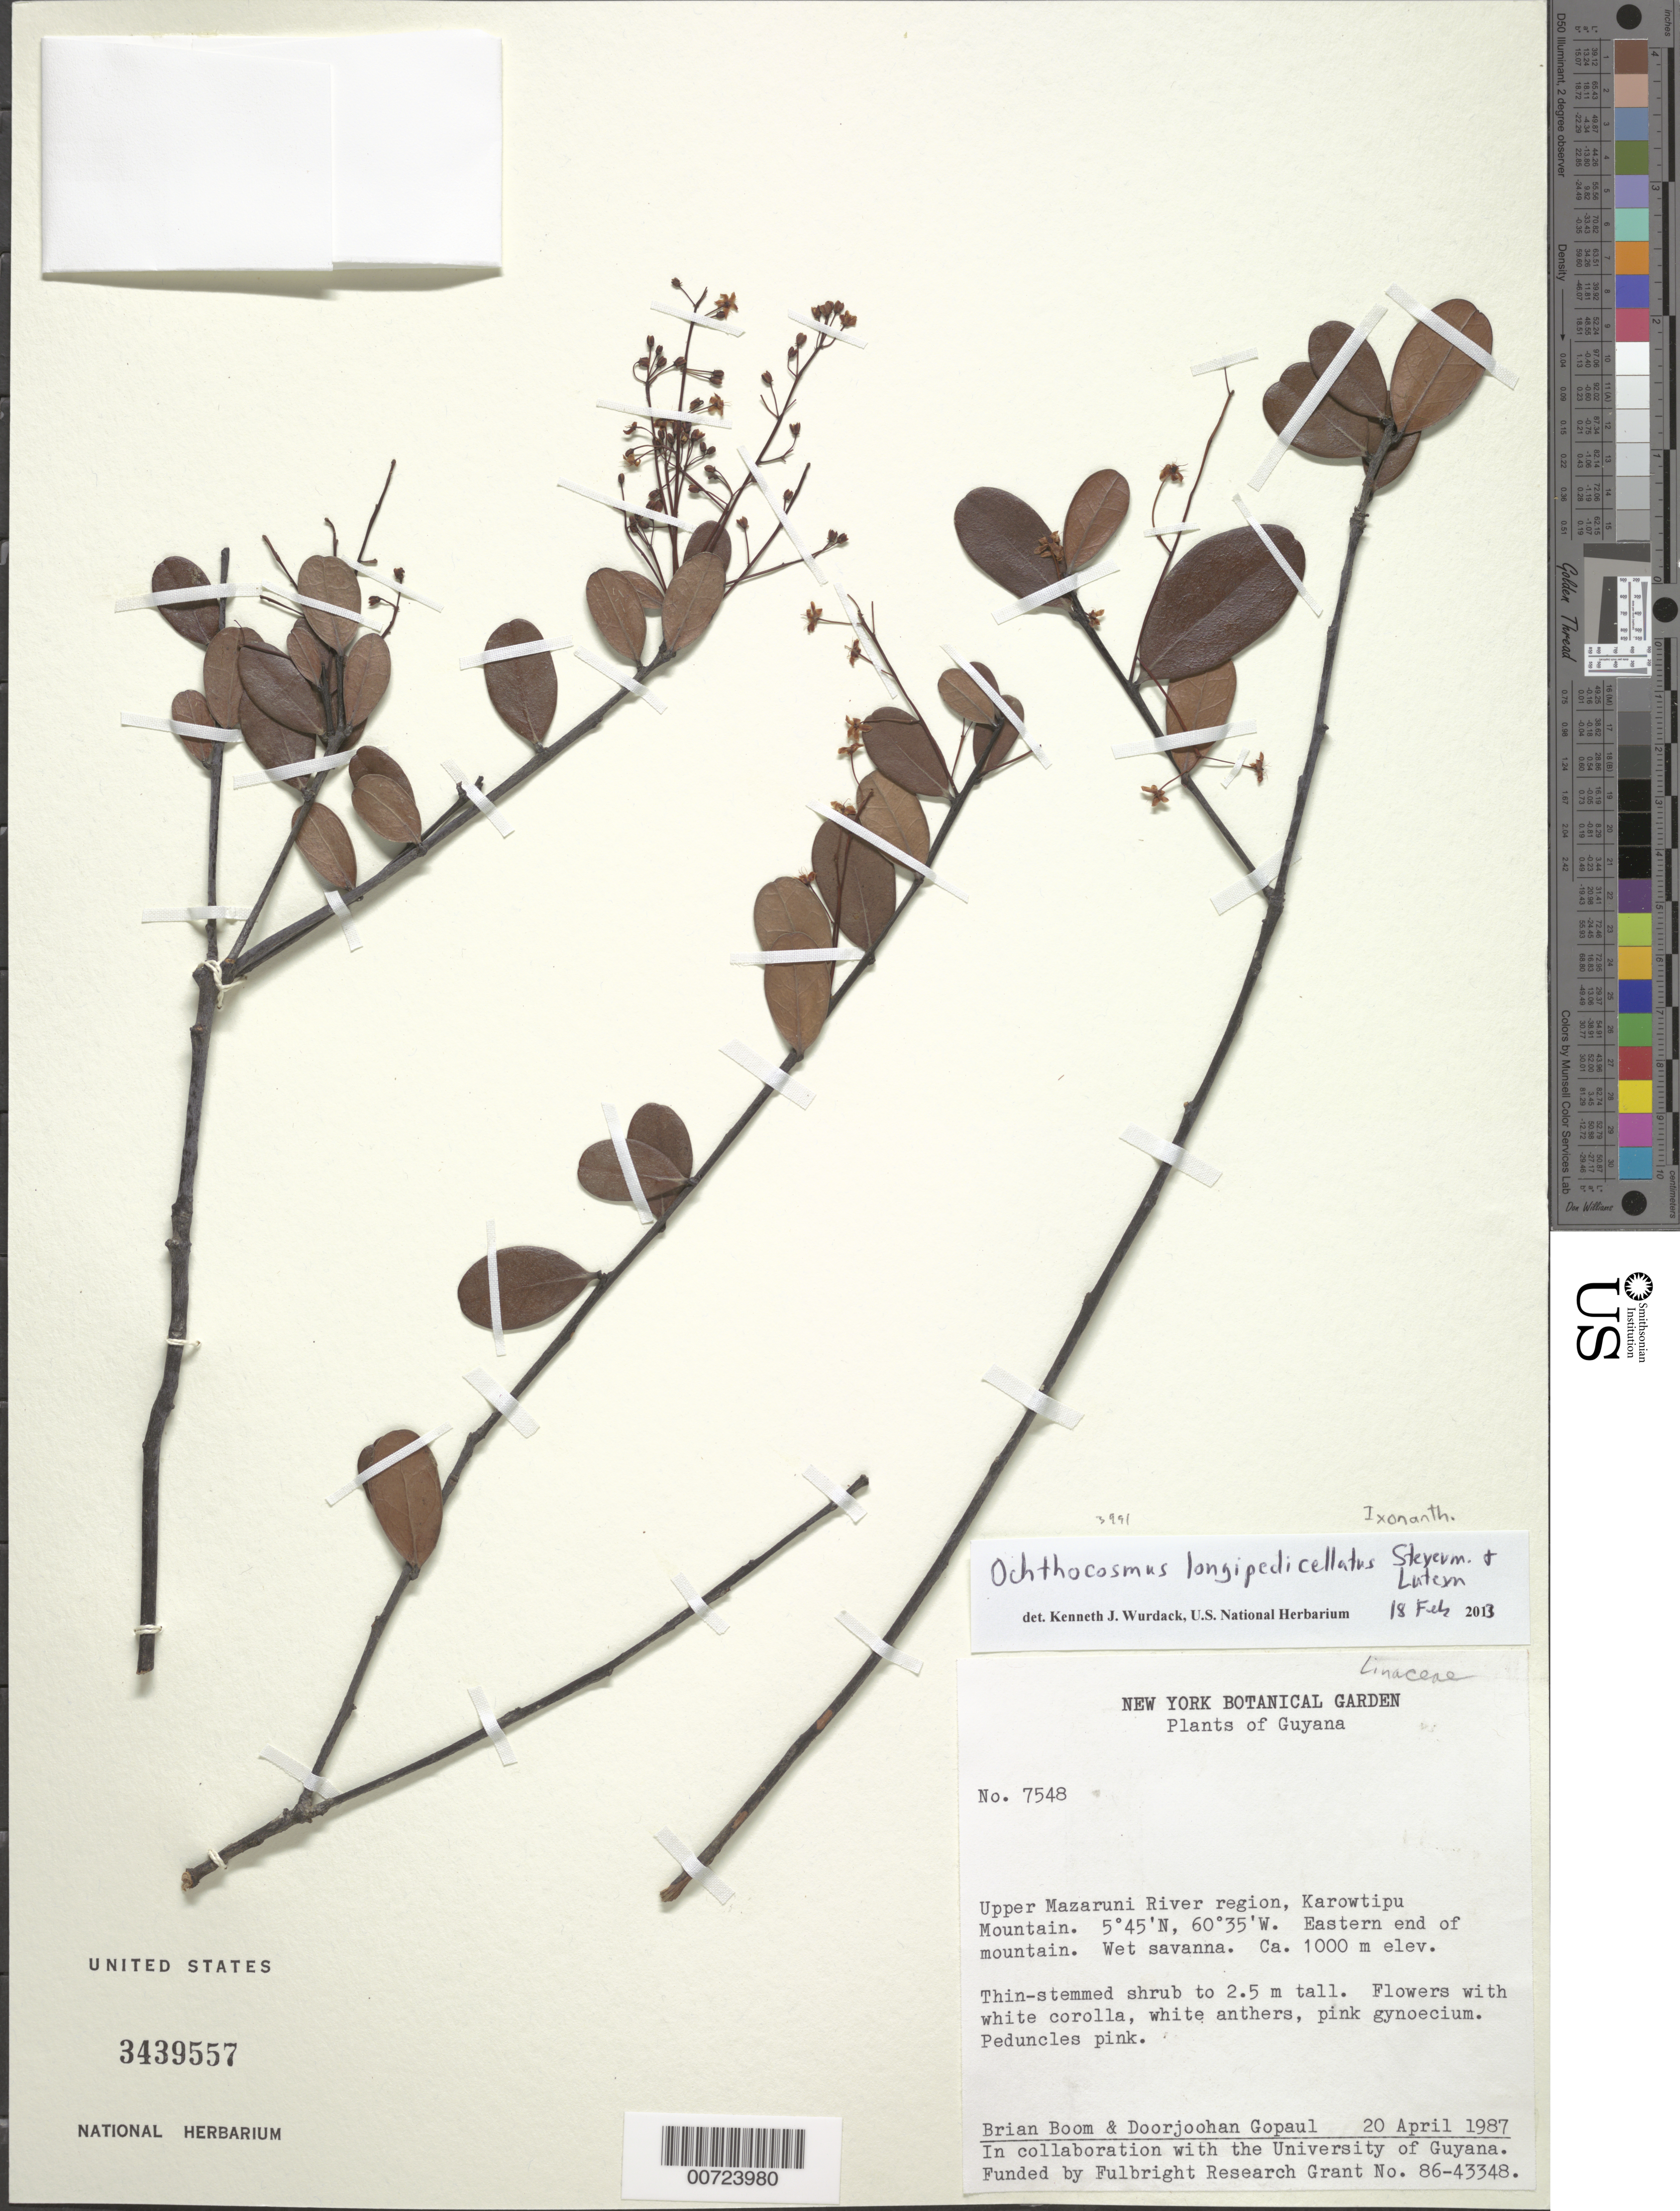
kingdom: Plantae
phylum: Tracheophyta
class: Magnoliopsida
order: Malpighiales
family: Linaceae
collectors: B. M. Boom & D. Gopaul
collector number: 7548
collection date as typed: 20-Apr-87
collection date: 1987-04-20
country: Guyana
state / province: Cuyuni-Mazaruni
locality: Karowtipu Mt., upper Mazaruni R. region, eastern end of Mt.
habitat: Wet savanna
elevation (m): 1000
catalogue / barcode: US 3439557